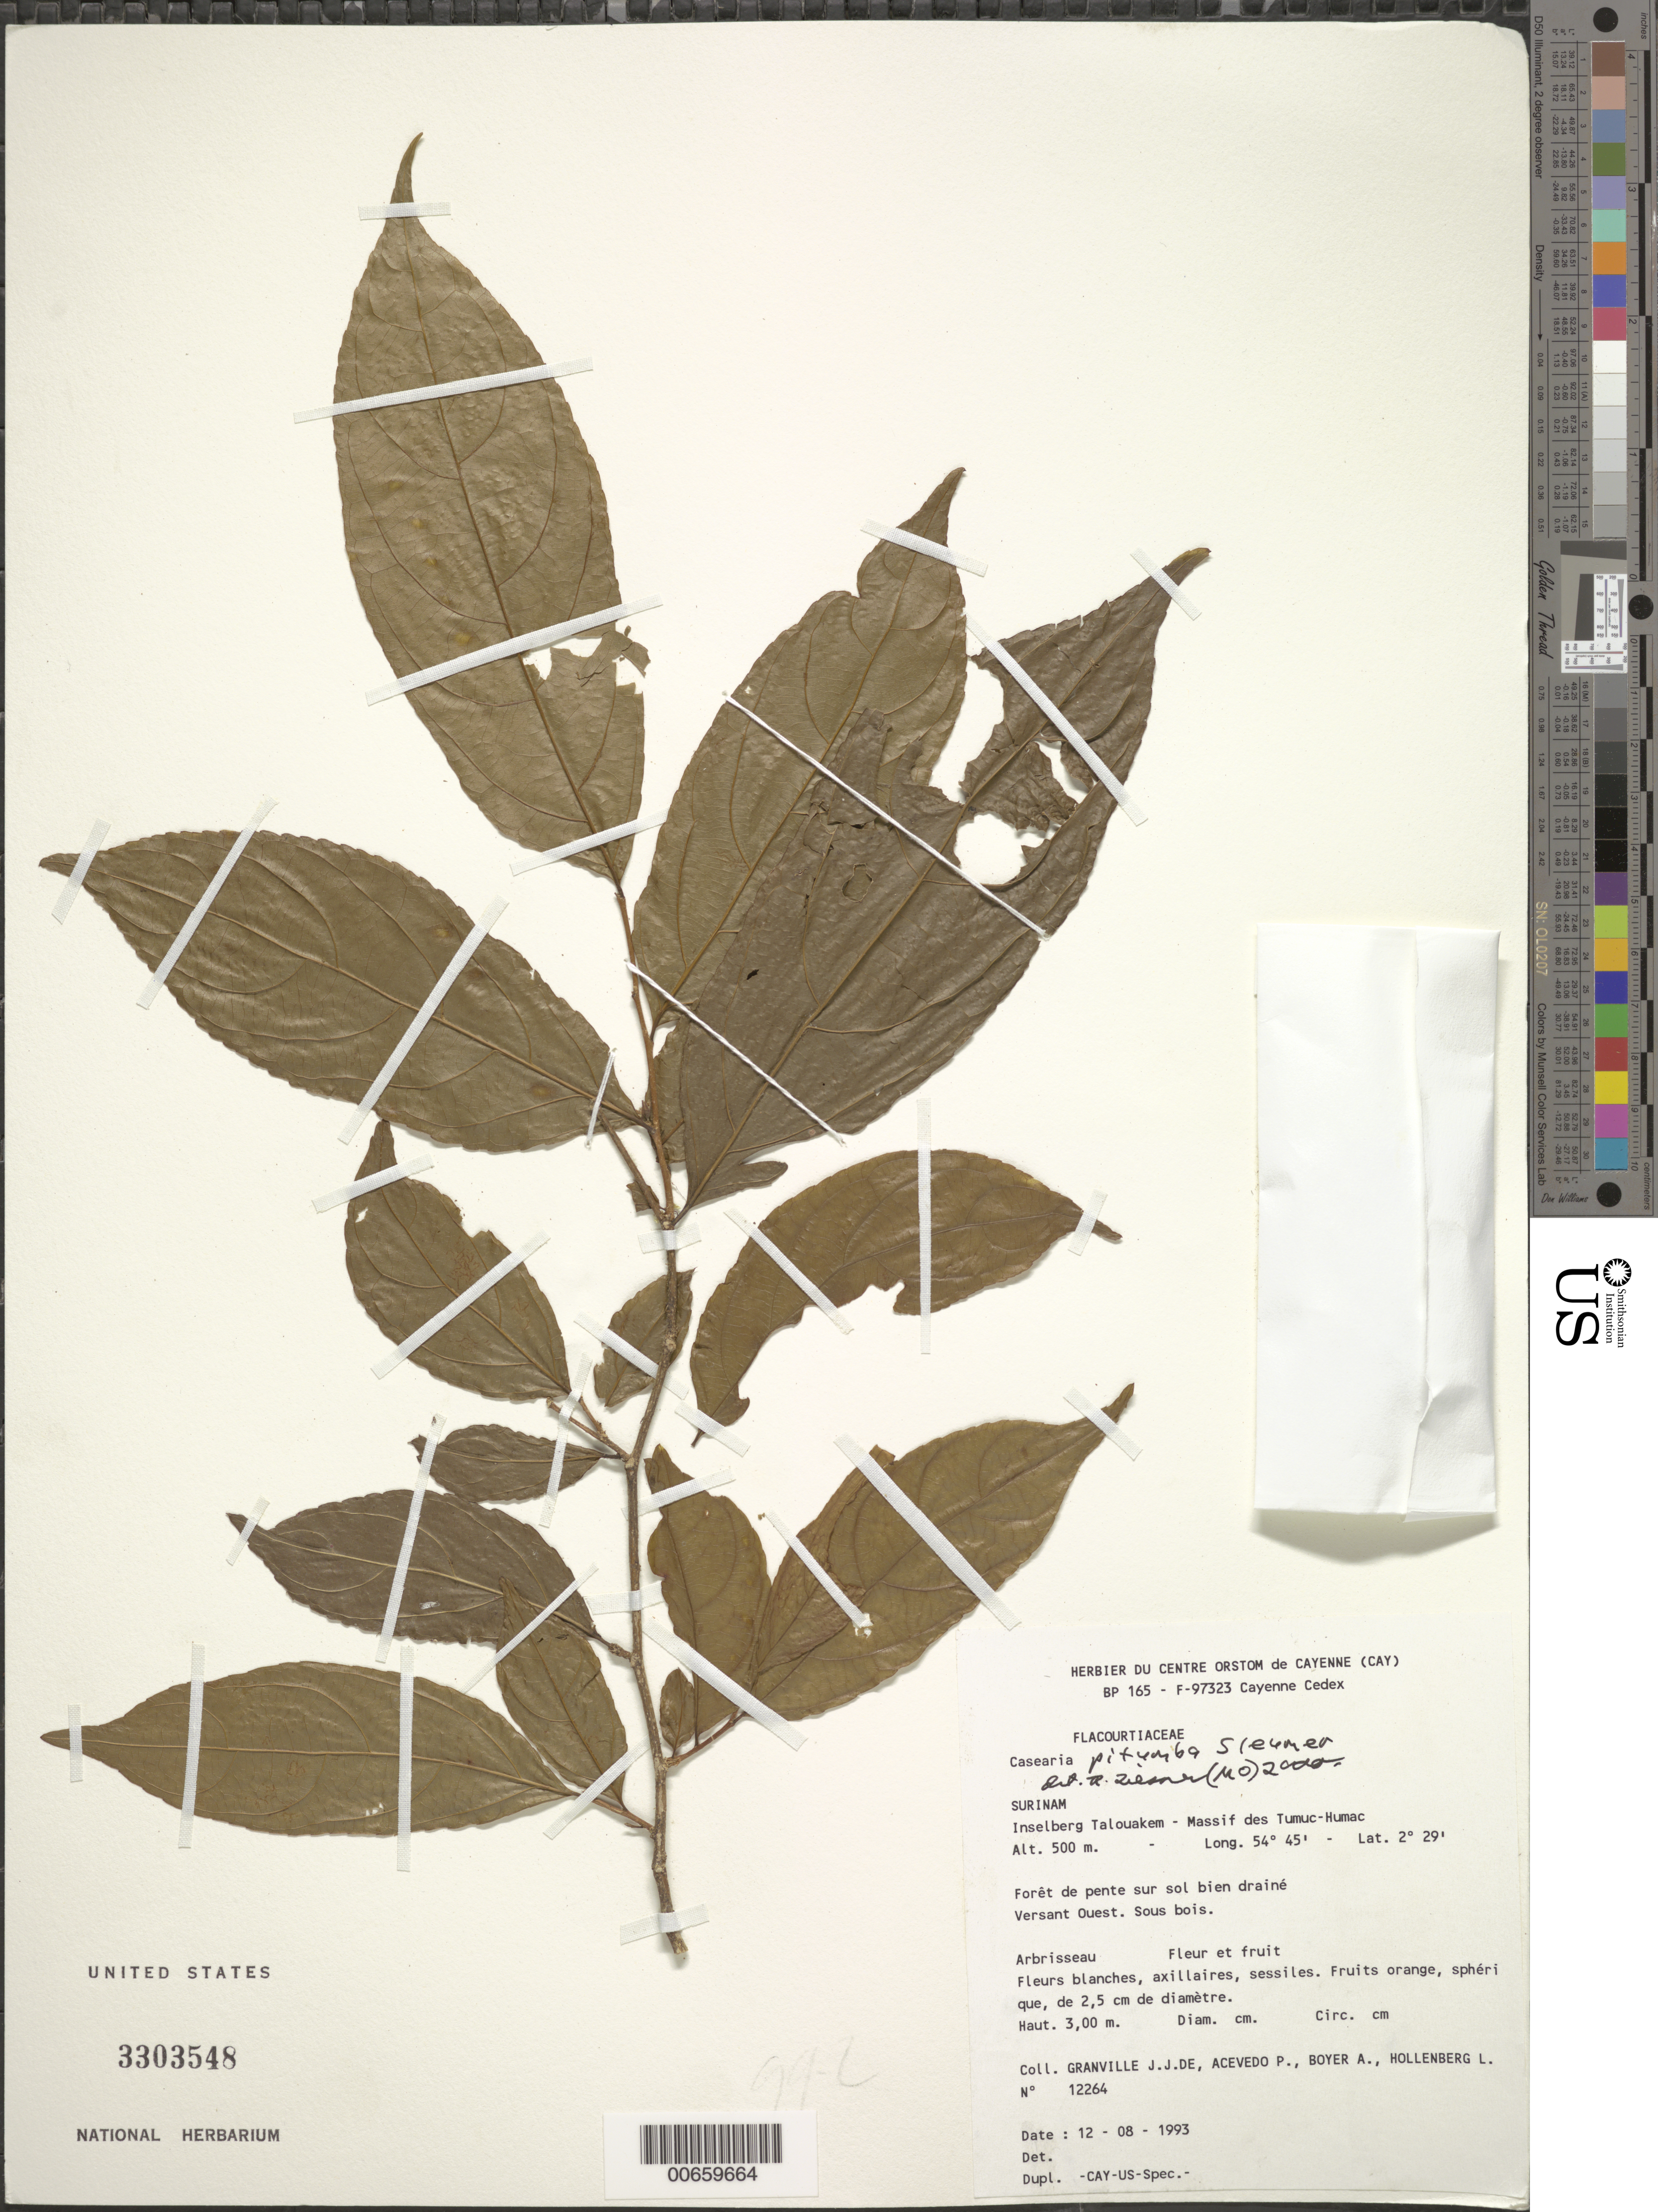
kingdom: Plantae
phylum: Tracheophyta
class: Magnoliopsida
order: Malpighiales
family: Salicaceae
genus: Casearia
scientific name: Casearia pitumba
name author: Sleumer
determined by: Liesner, R. L.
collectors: J.-J. de Granville, P. Acevedo-Rodr., A. Boyer & L. Hollenberg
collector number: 12264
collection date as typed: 12-Aug-93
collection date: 1993-08-12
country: Suriname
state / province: Sipaliwini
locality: Inselberg Talouakem, Massif des Tumuc-Humac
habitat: Forêt de pente sur sol bien draine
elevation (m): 500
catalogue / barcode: US 3303548